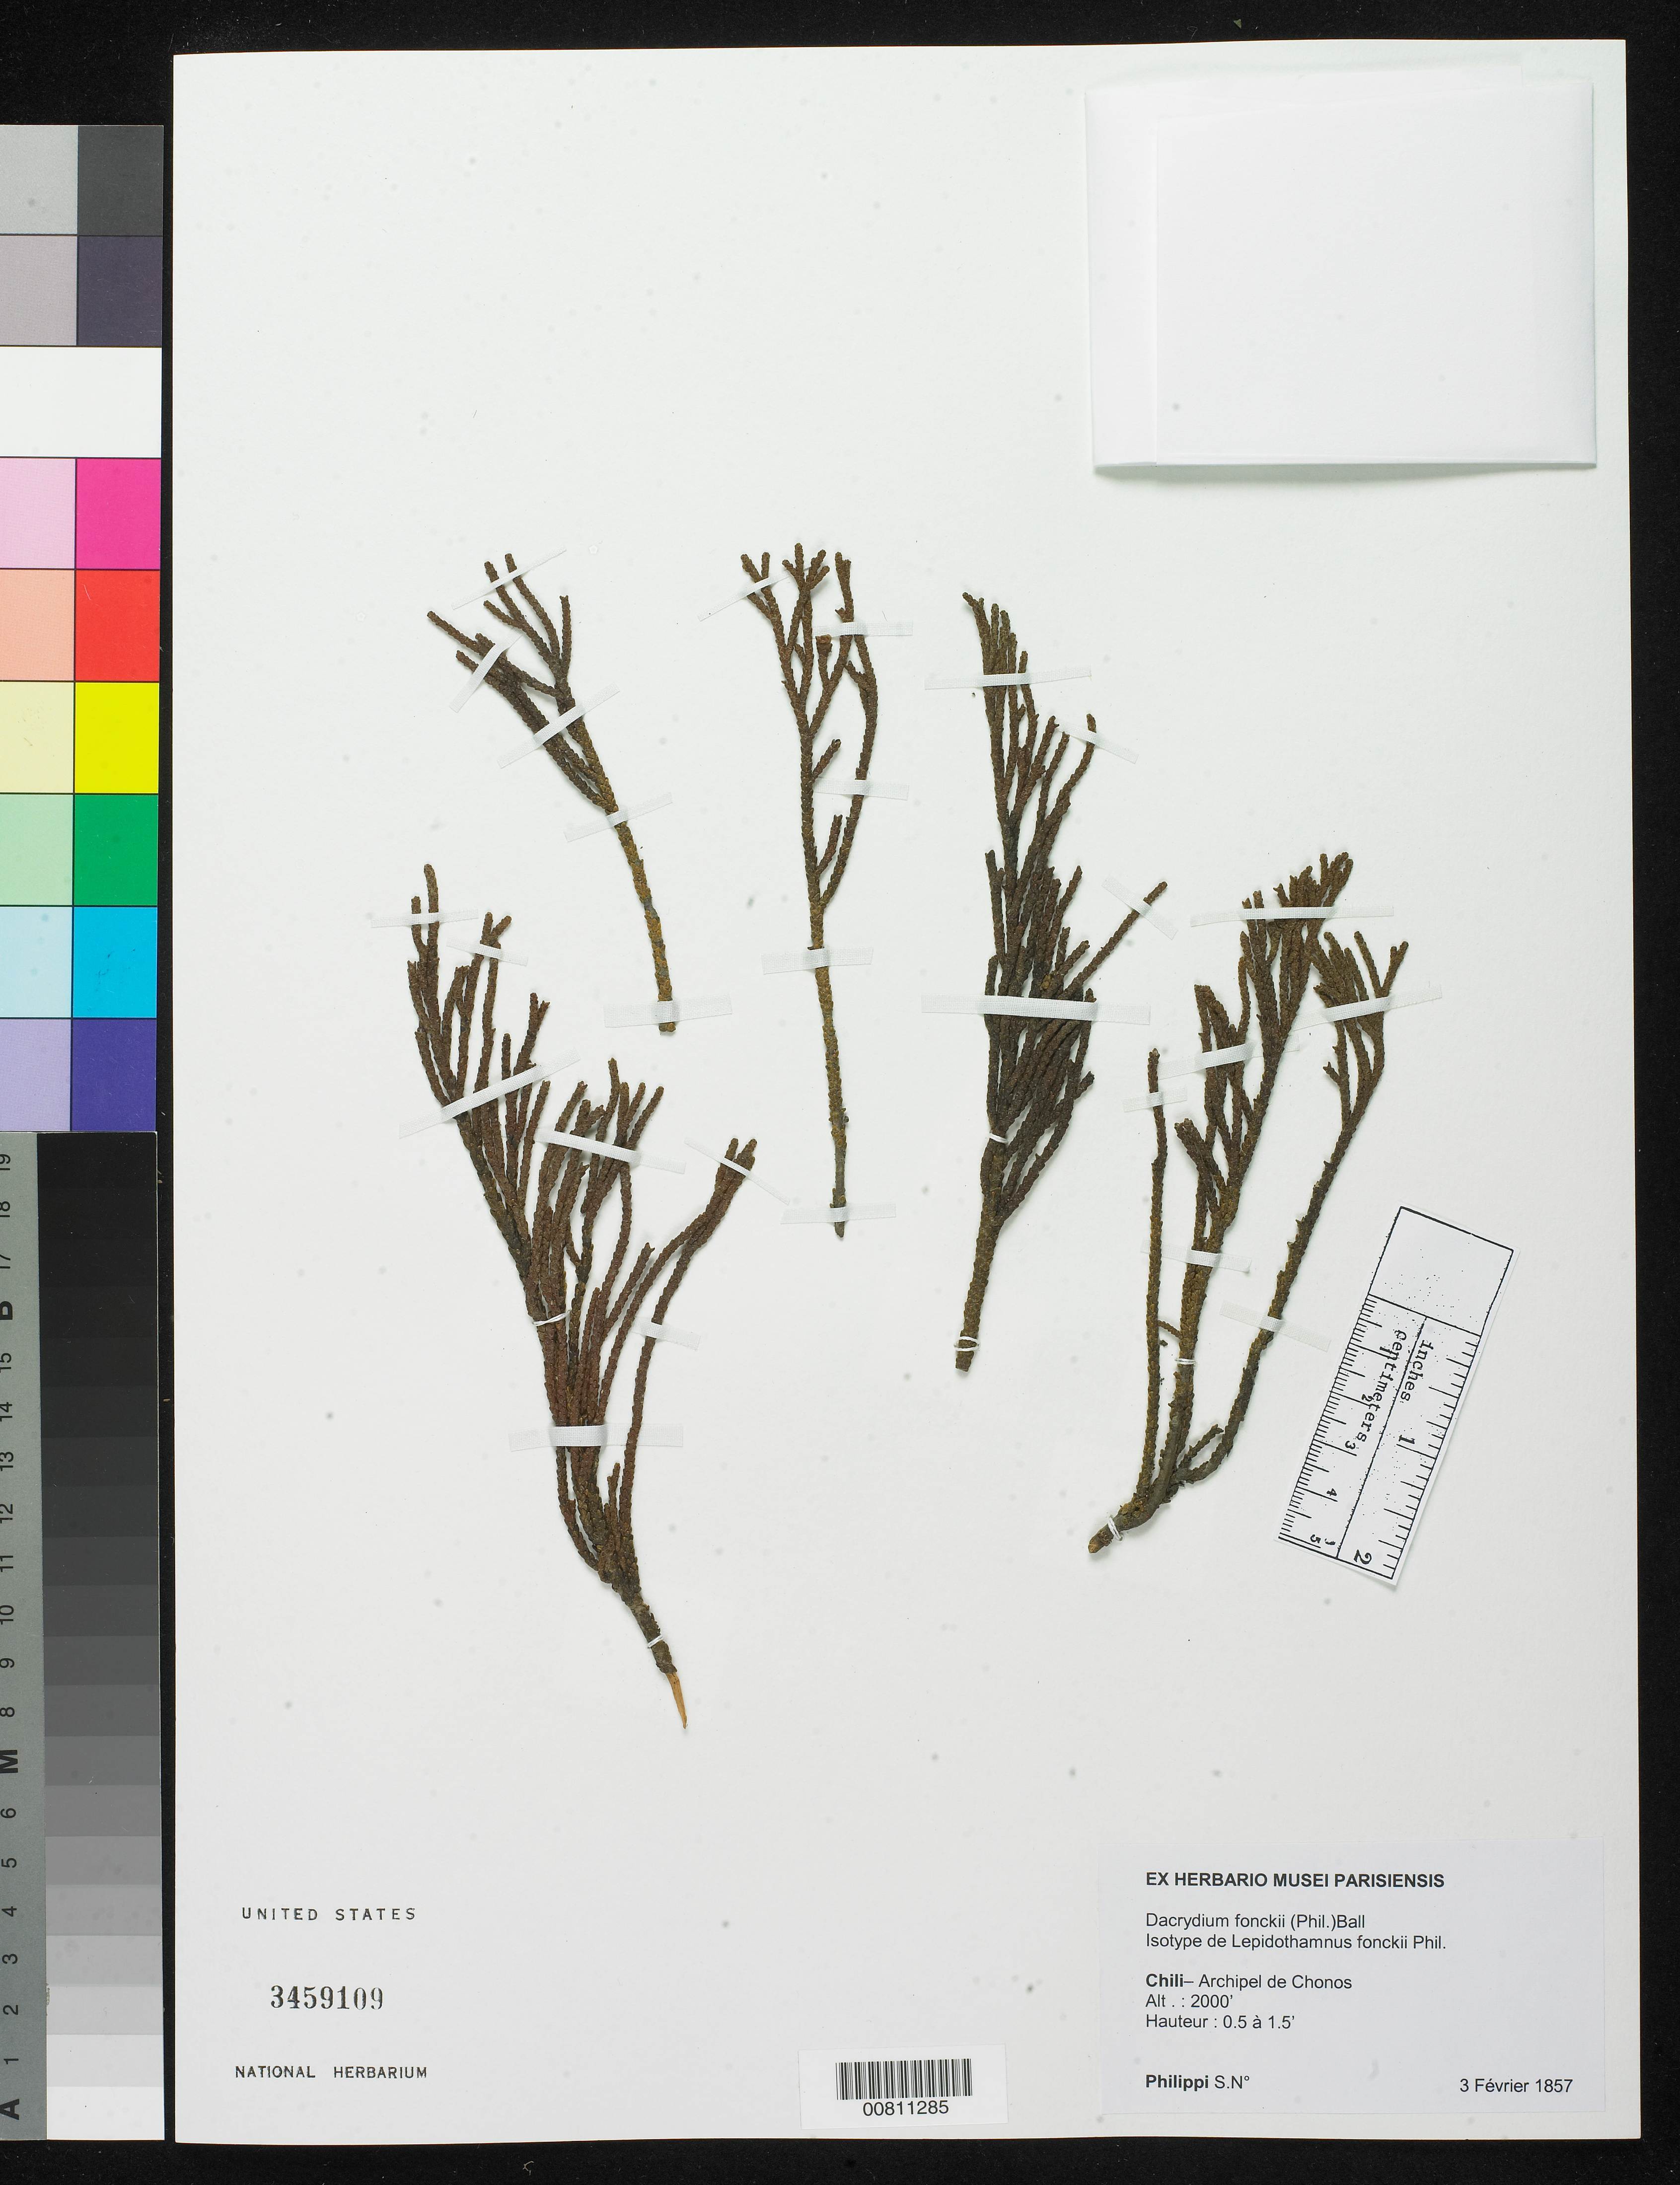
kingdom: Plantae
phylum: Tracheophyta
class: Pinopsida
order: Pinales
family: Podocarpaceae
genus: Lepidothamnus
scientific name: Lepidothamnus fonkii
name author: Phil.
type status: Isotype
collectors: F. Philippi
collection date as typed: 03 Feb 1857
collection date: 1857-02-03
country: Chile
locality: Archipel de Chonos.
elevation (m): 610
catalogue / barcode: US 3459109